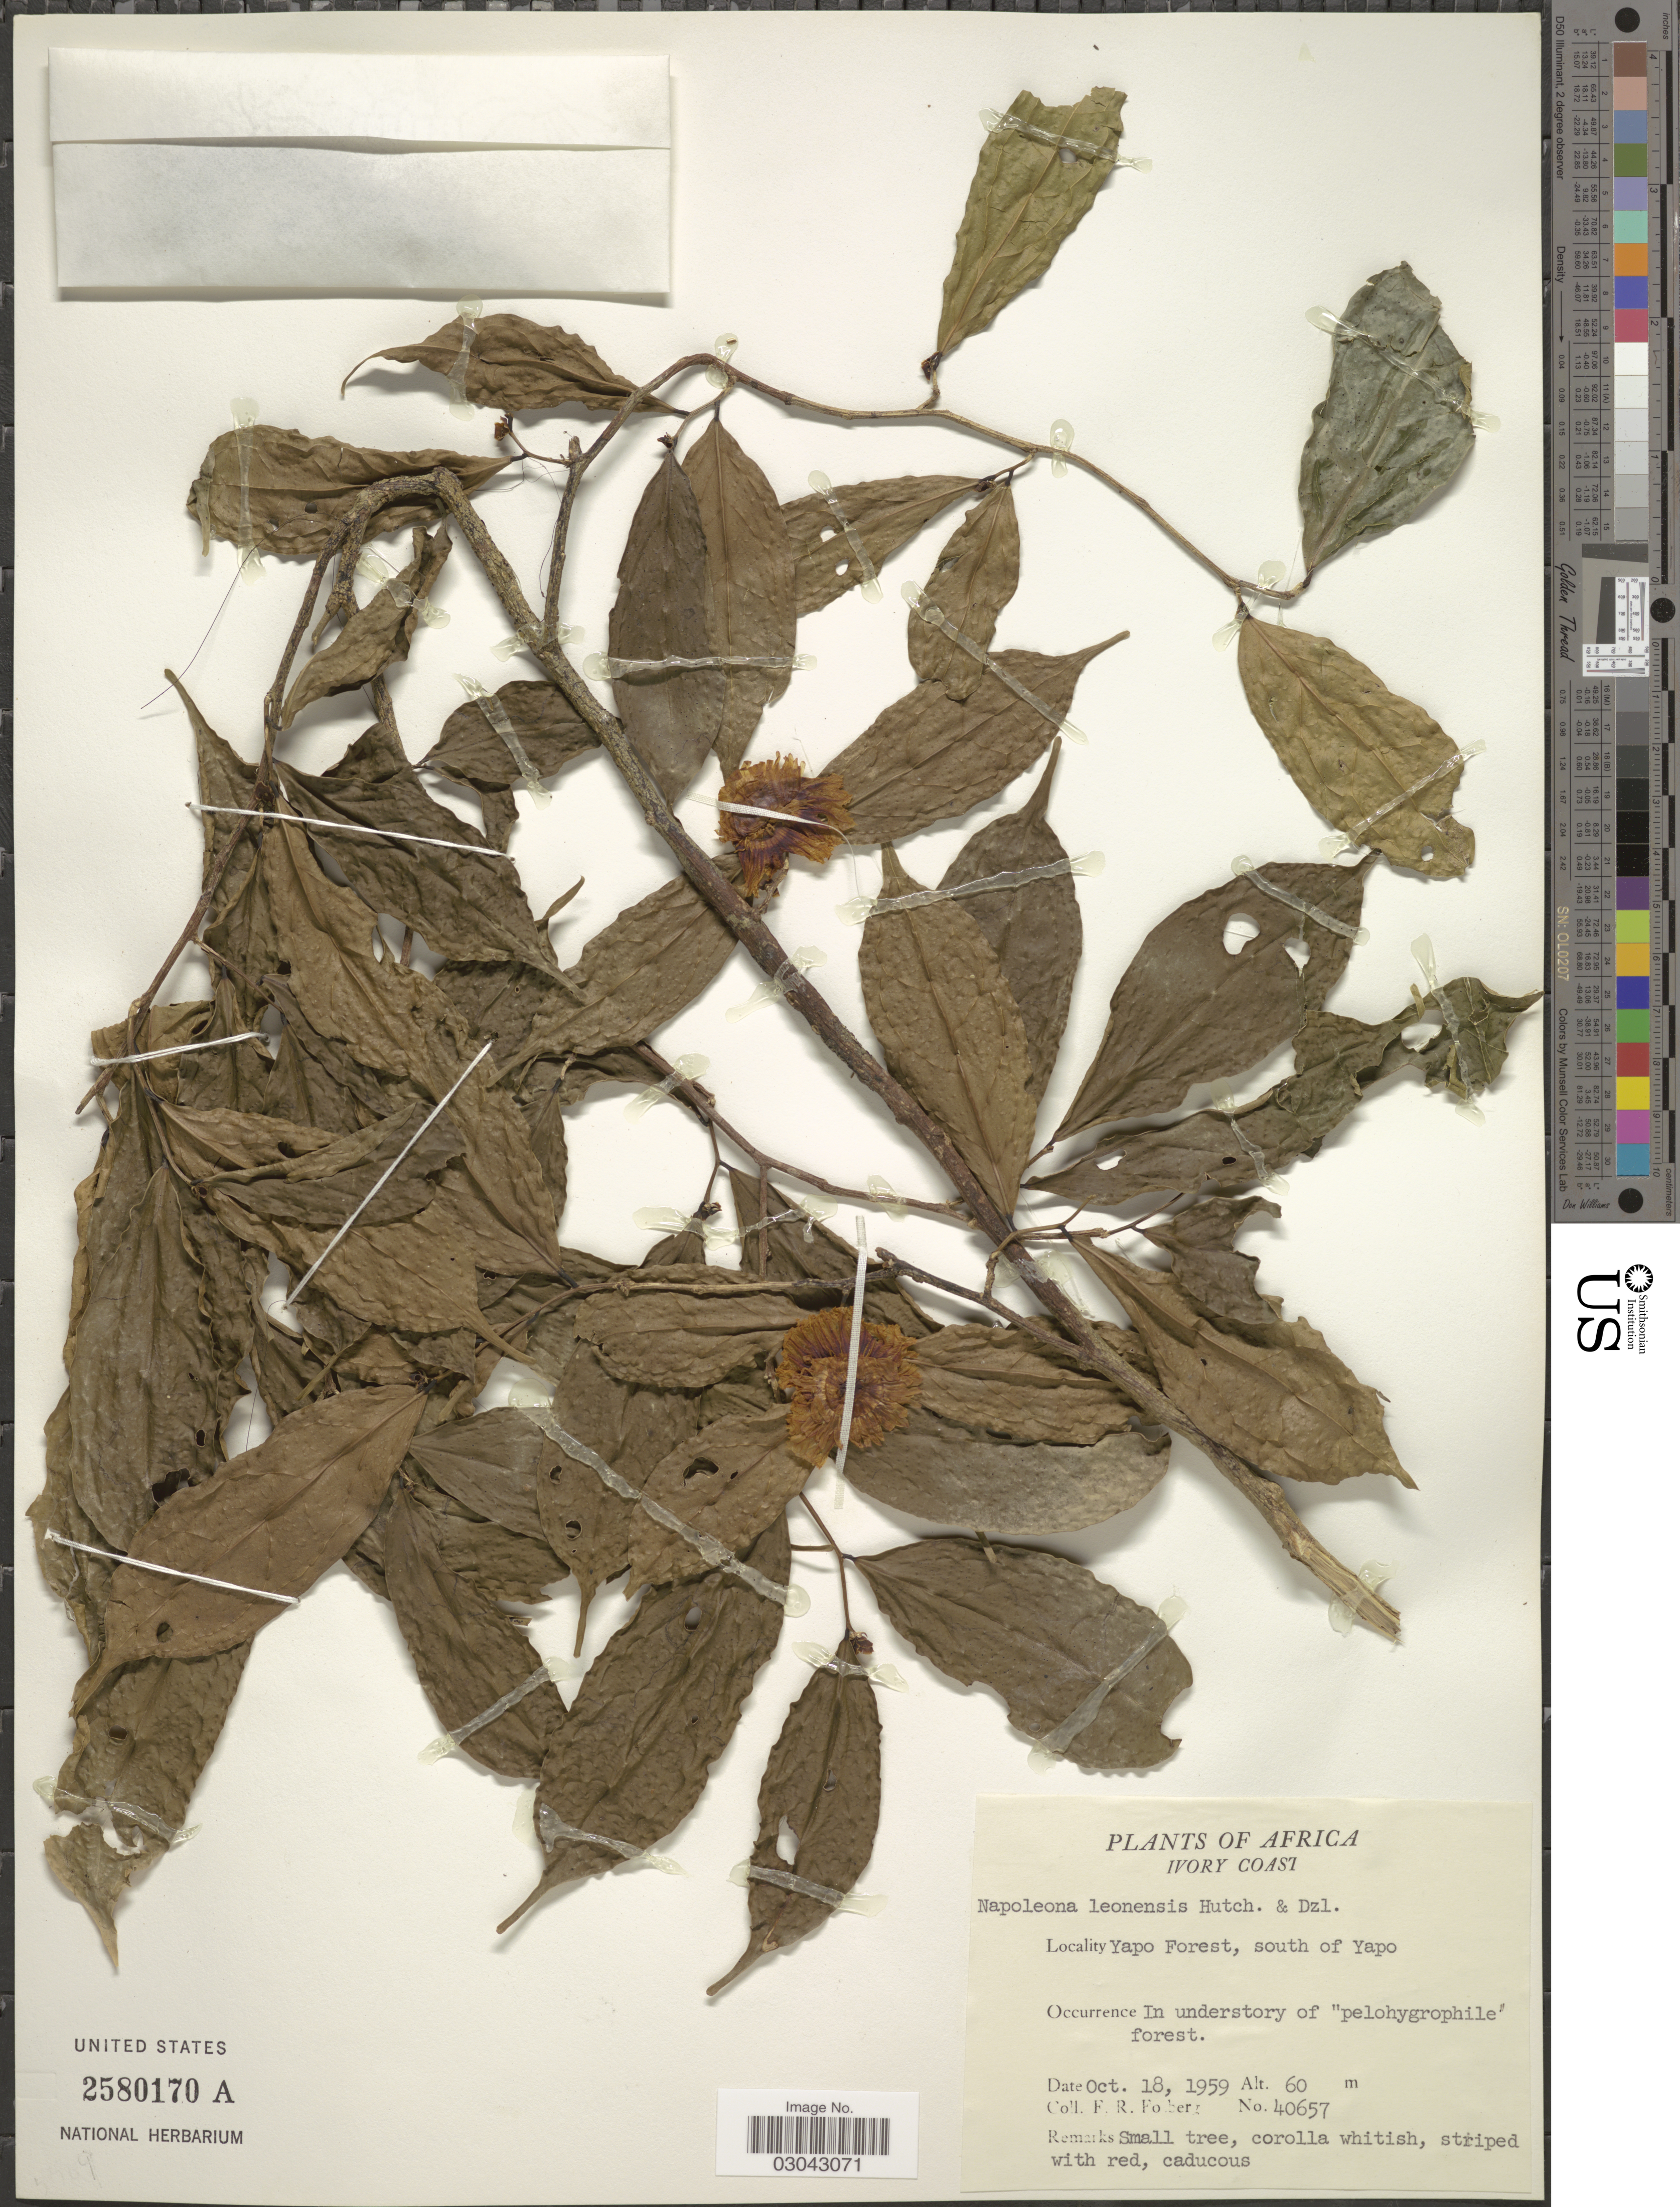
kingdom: Plantae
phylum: Tracheophyta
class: Magnoliopsida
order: Ericales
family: Lecythidaceae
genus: Napoleonaea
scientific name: Napoleonaea leonensis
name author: Hutch. & Dalziel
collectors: F. R. Fosberg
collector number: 40657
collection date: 1959-10-18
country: Ivory Coast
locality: Yapo Forest, south of Yapo.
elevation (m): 60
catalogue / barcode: US 2580170A